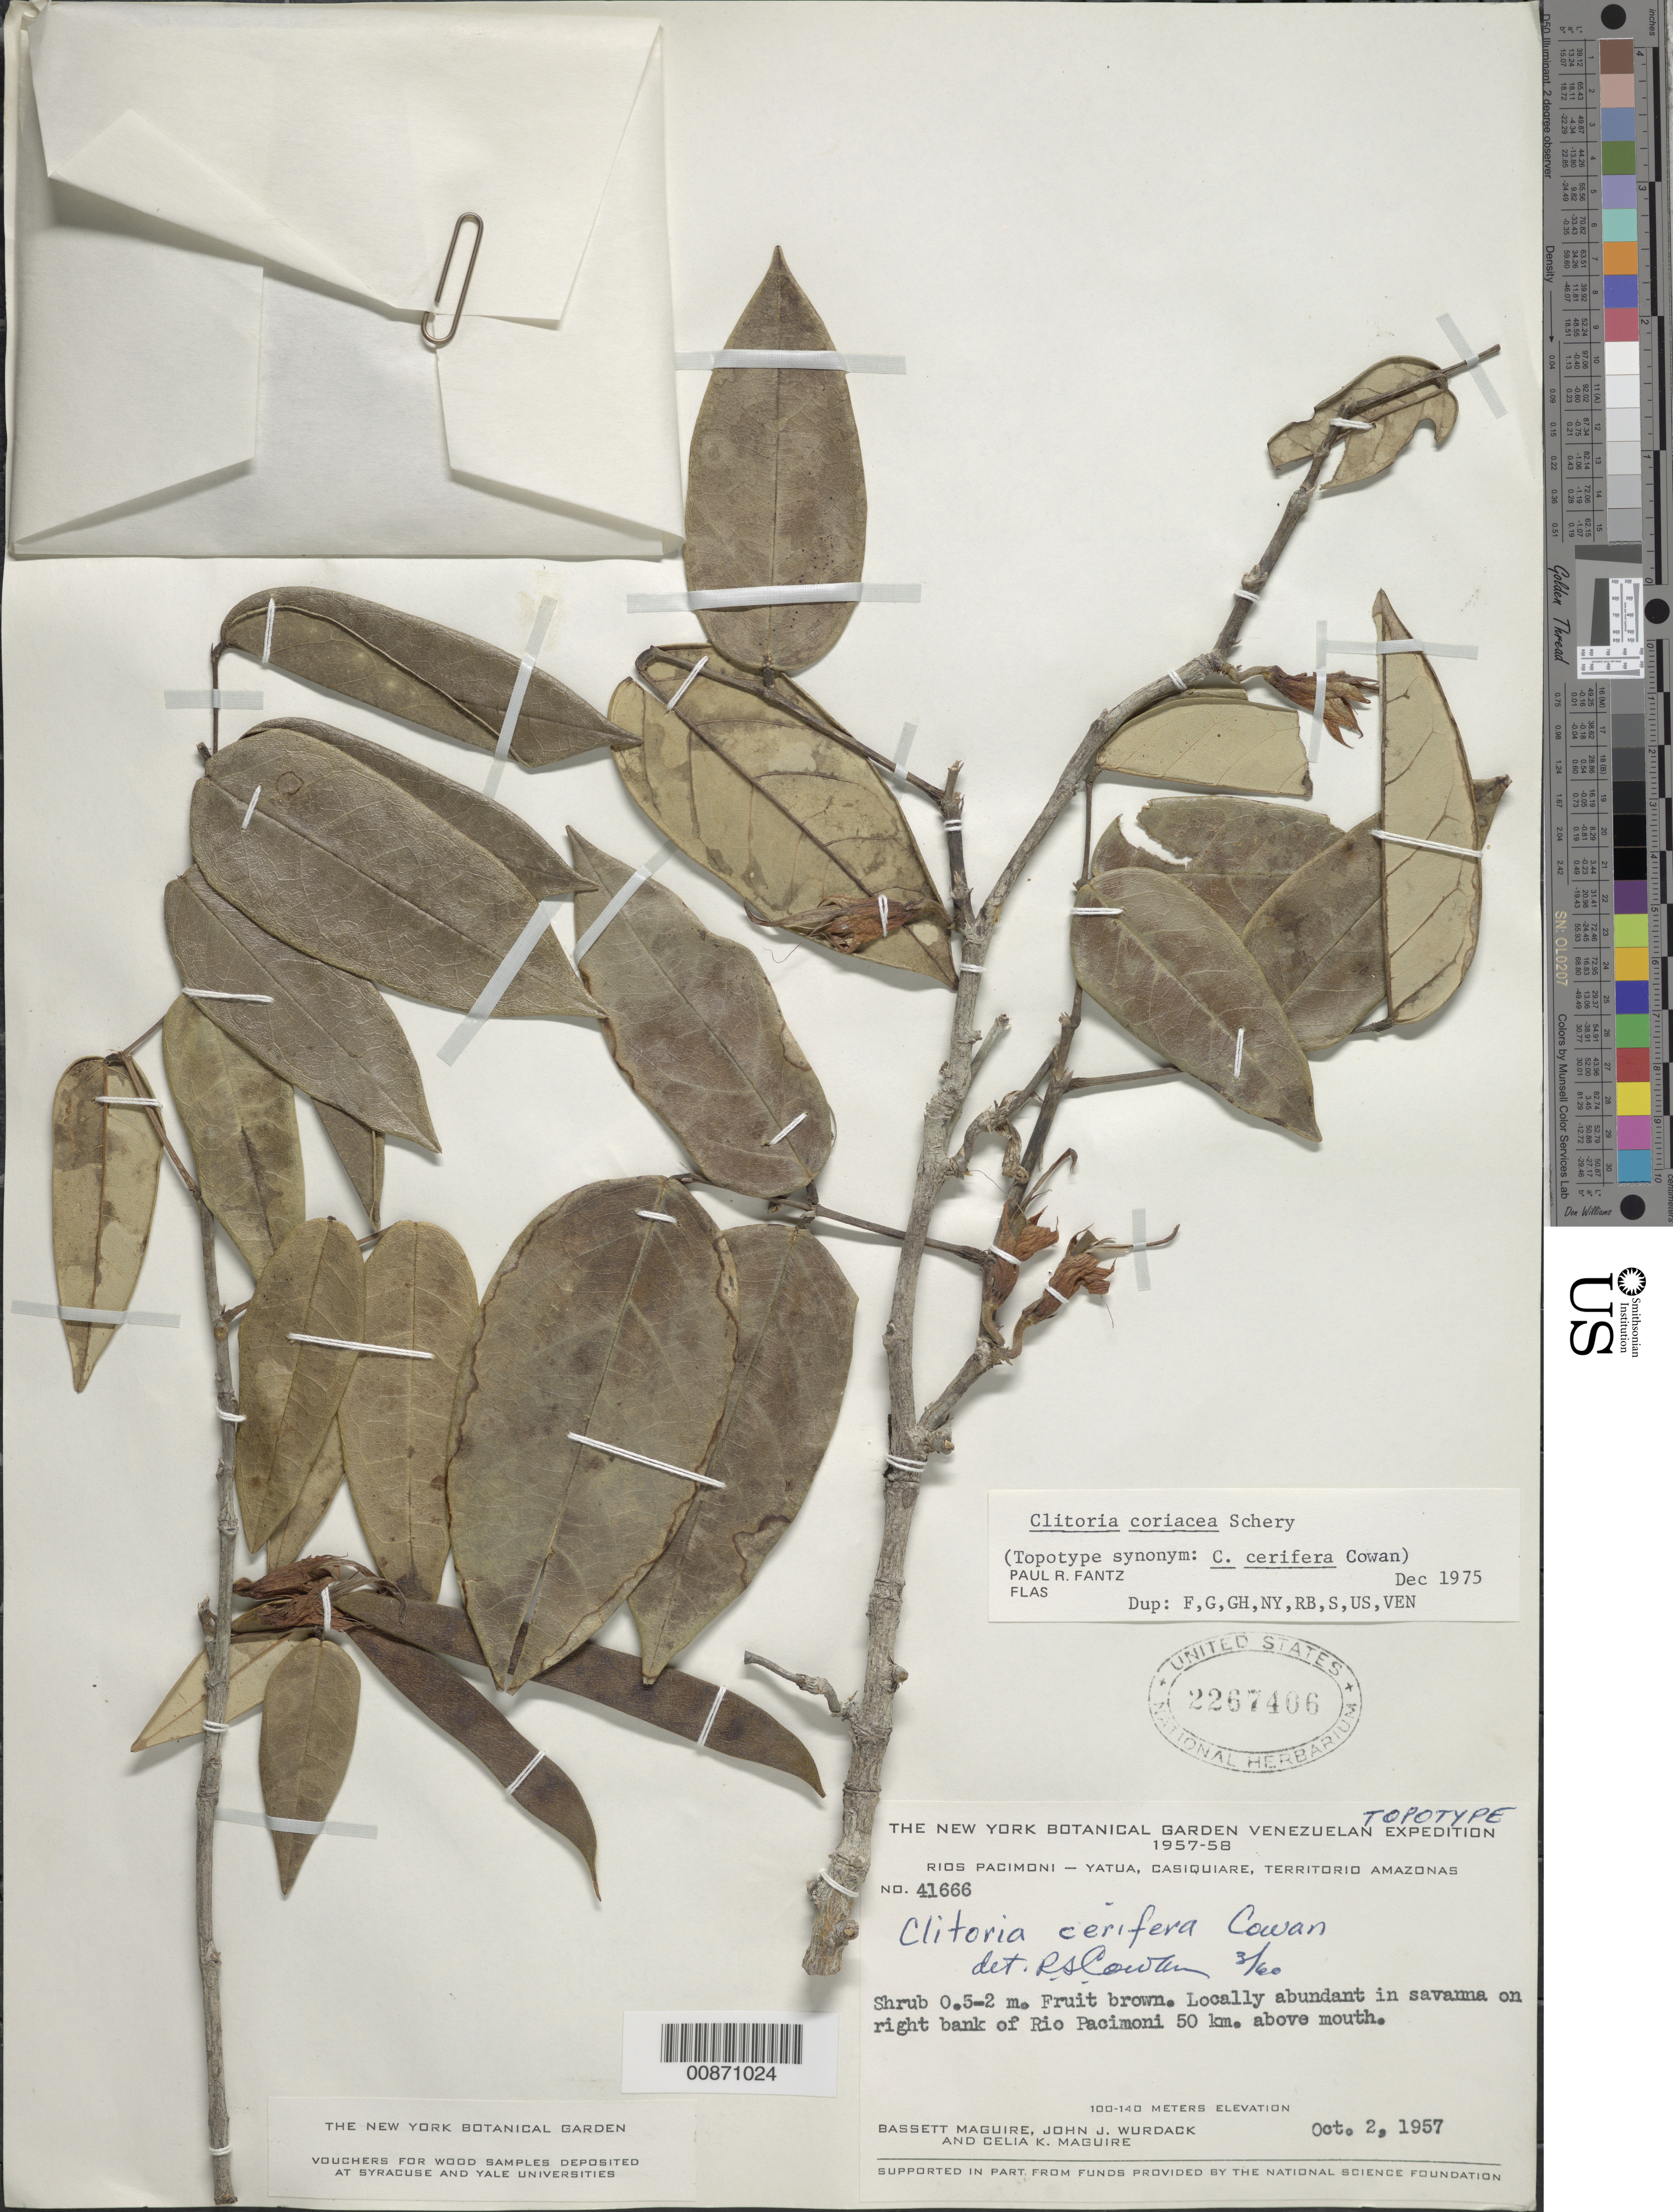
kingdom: Plantae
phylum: Tracheophyta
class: Magnoliopsida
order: Fabales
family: Fabaceae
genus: Clitoria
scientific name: Clitoria coriacea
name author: Schery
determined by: Fantz, P. R., (FLAS), University of Florida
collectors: B. Maguire, J. J. Wurdack & C. K. Maguire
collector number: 41666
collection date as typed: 2-Oct-57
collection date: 1957-10-02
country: Venezuela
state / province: Amazonas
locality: Sabana Pacimoni, right back of Río Pacimoni, 50 km above mouth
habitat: Savanna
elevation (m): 100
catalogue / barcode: US 2267406